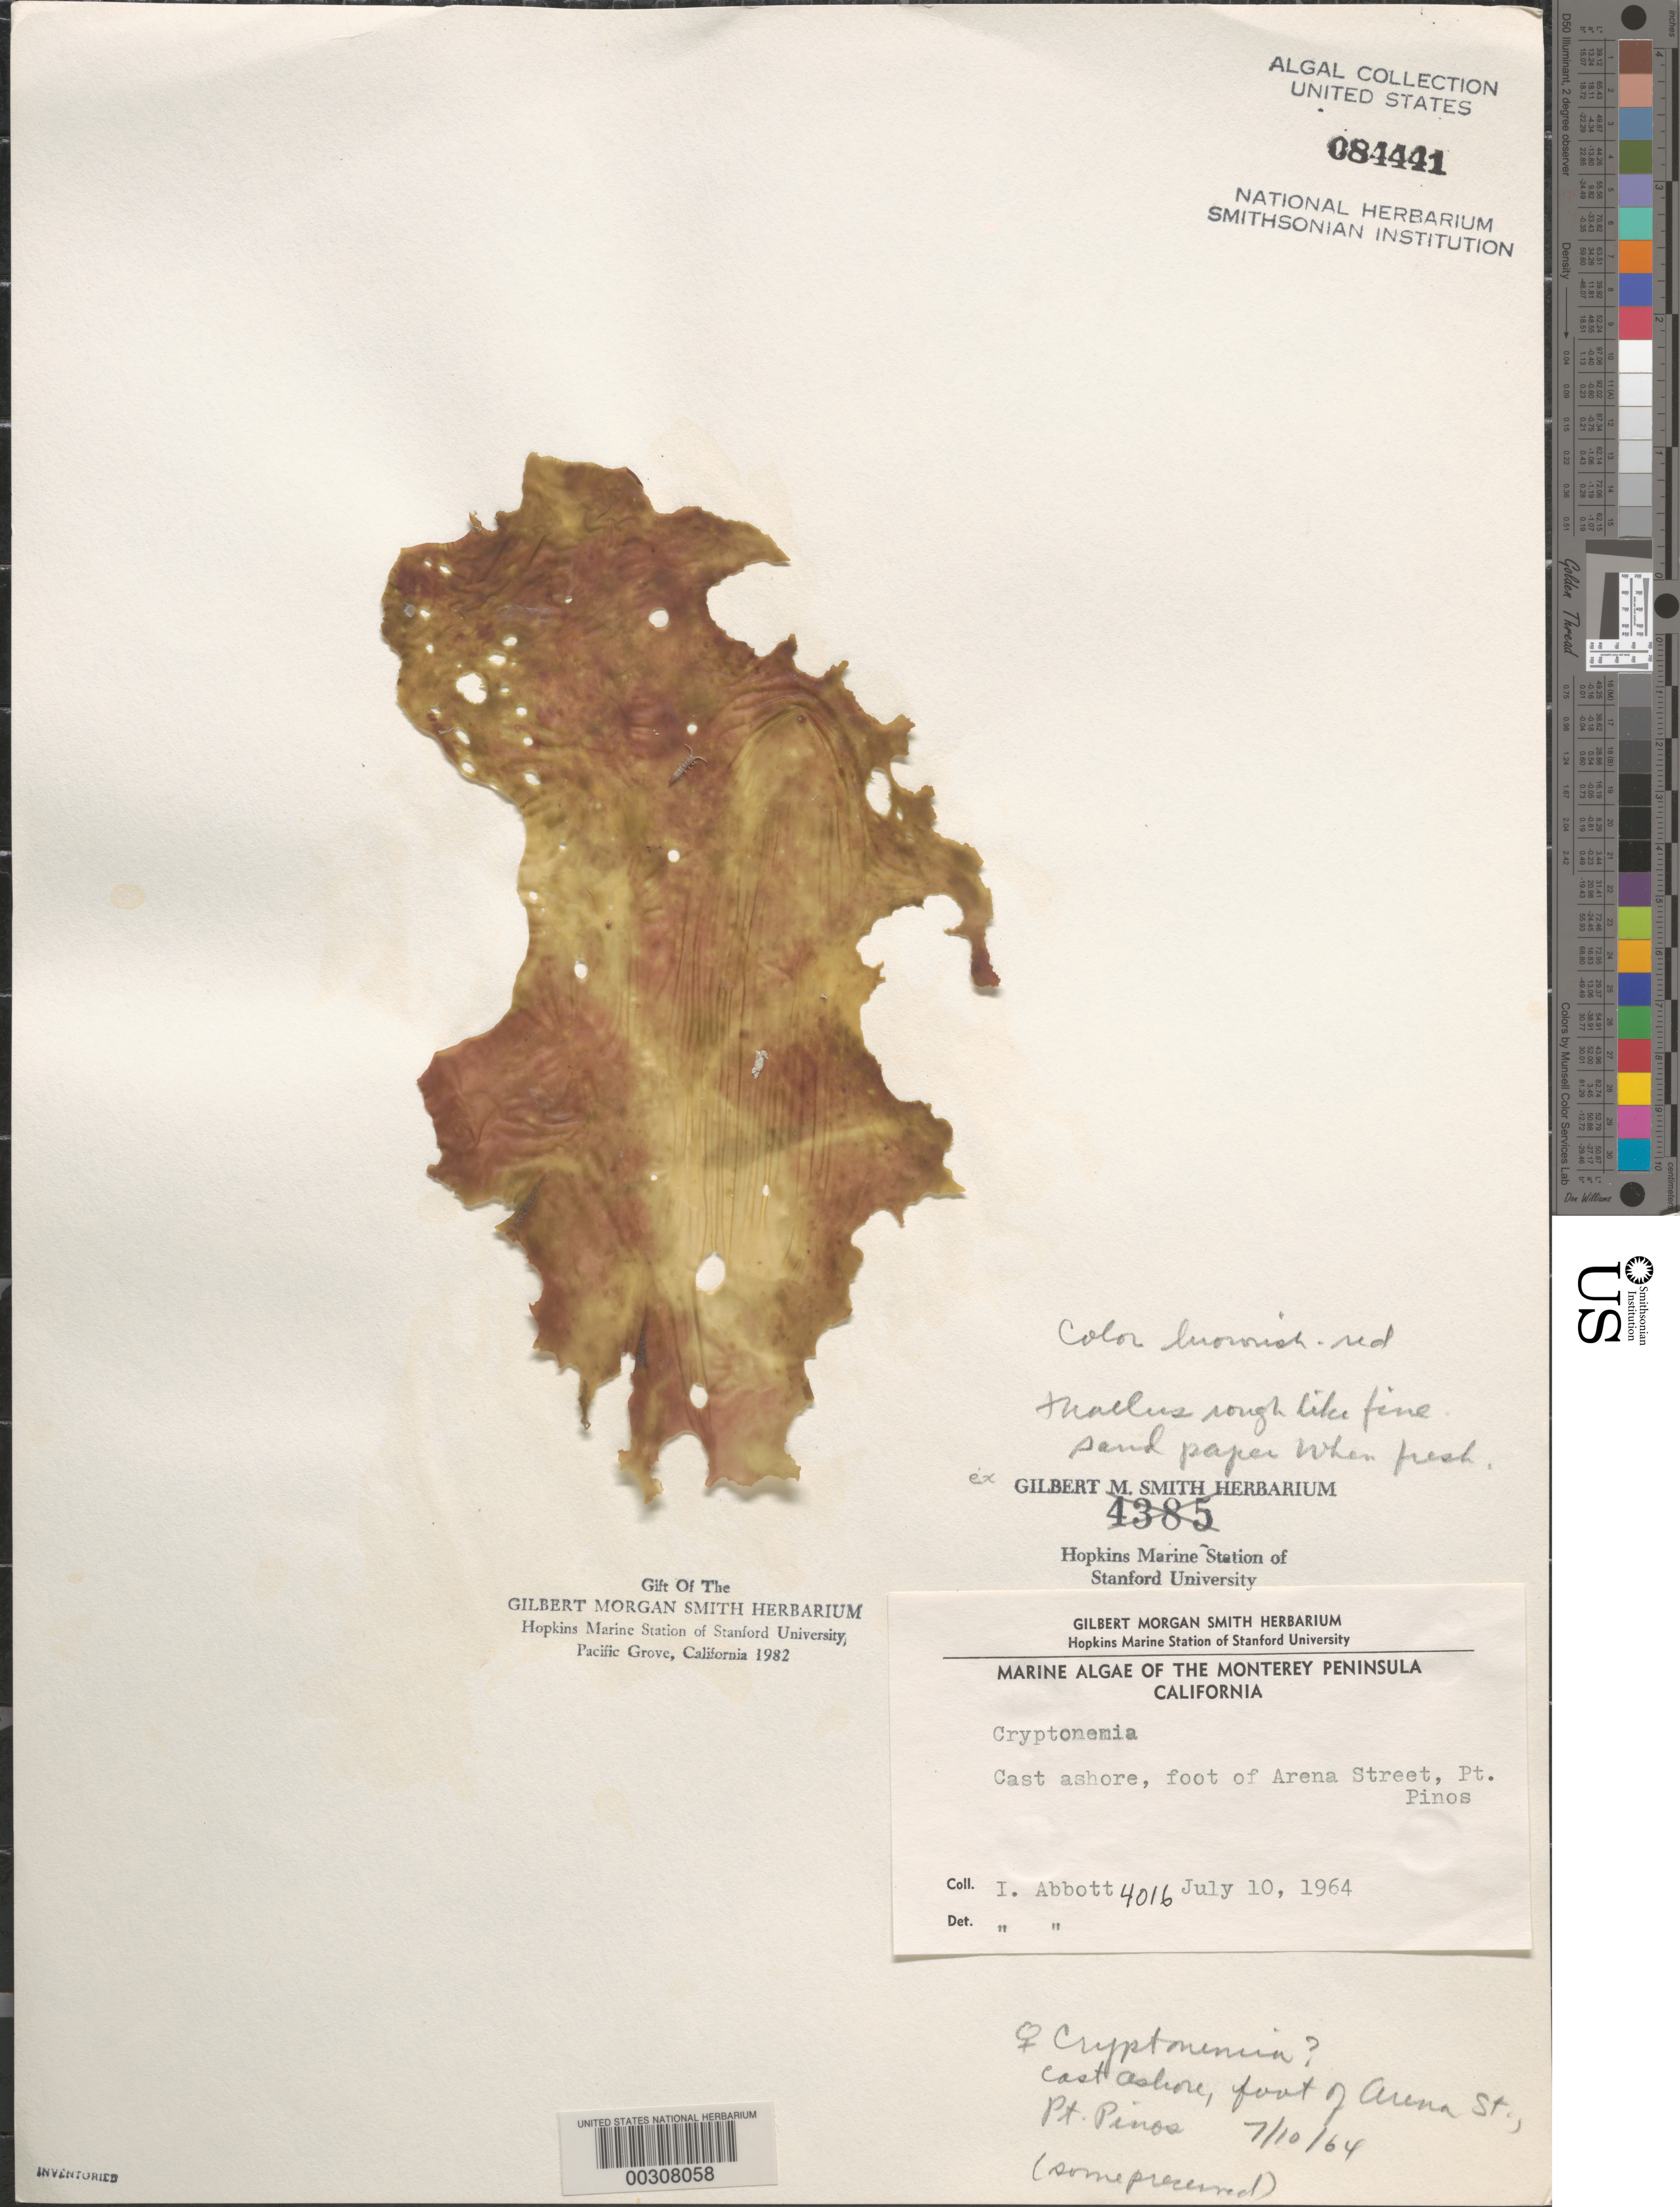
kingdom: Plantae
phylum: Rhodophyta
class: Florideophyceae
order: Halymeniales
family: Halymeniaceae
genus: Cryptonemia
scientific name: Cryptonemia sp.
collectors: I. A. Abbott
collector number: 4016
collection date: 1964-07-10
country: United States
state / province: California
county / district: Monterey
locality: The Monterey Peninsula. Cast ashore, foot of Arena Street, Pt. Pinos.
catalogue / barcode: US 84441